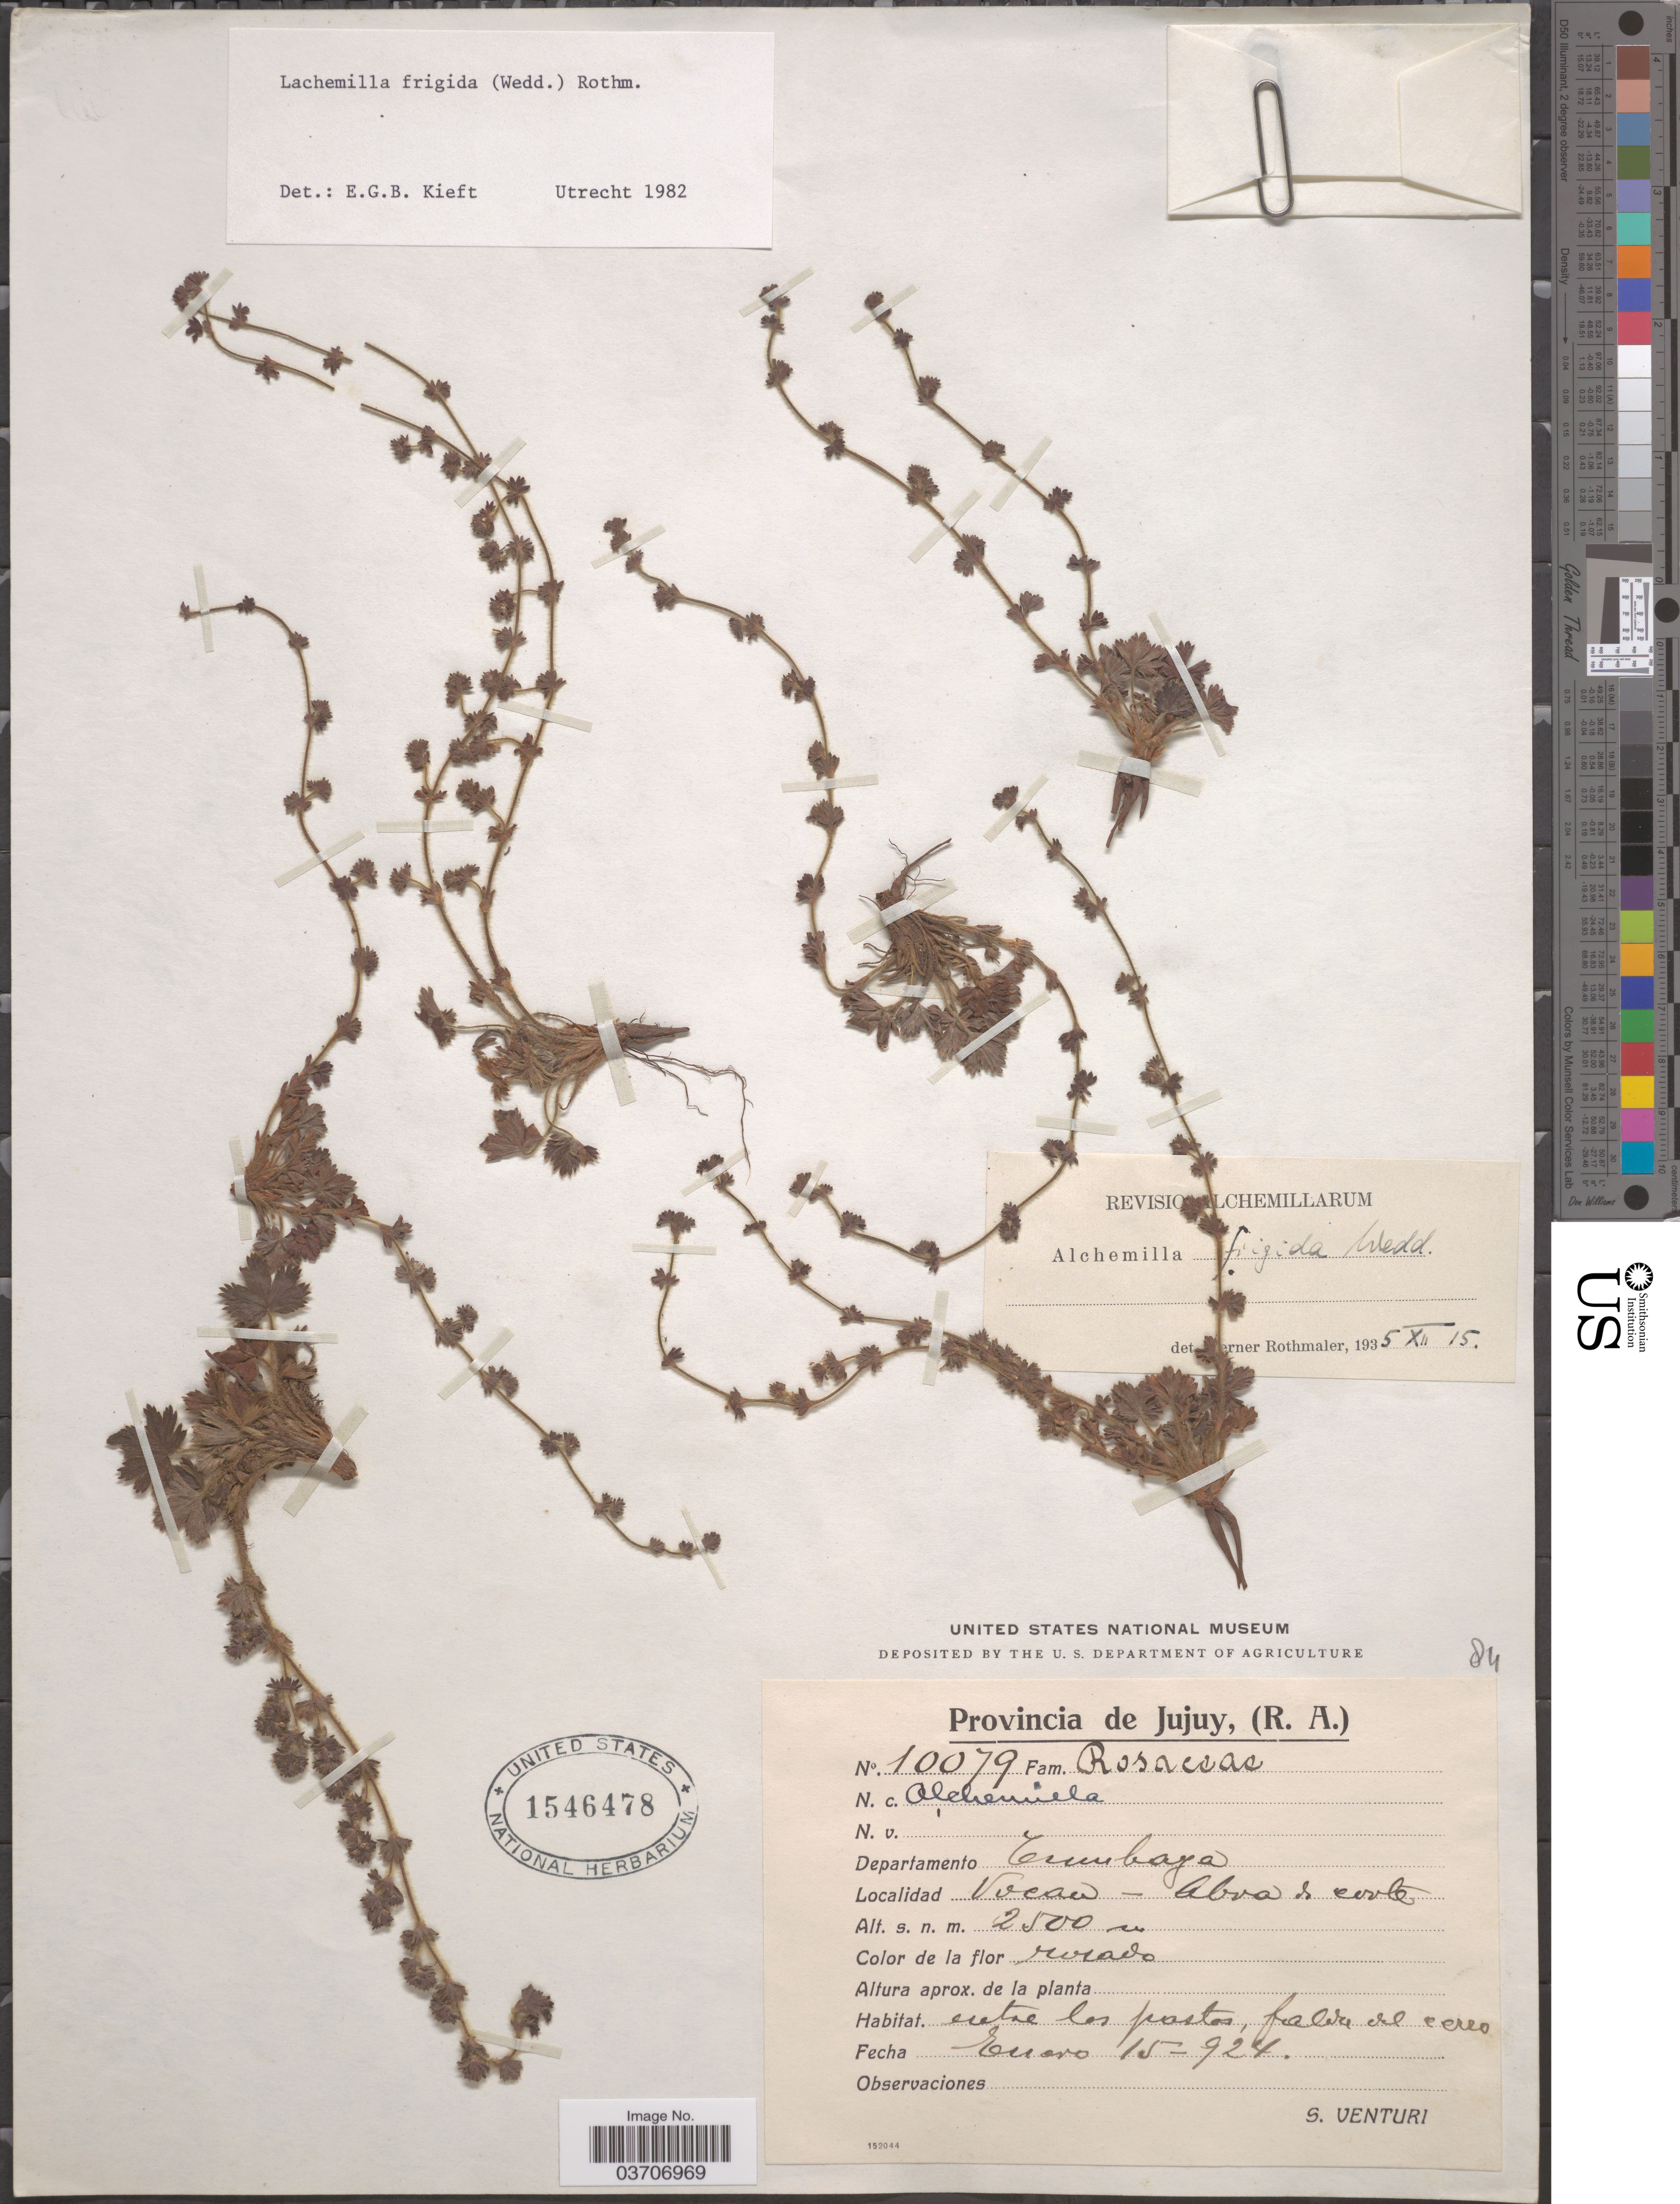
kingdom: Plantae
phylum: Tracheophyta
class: Magnoliopsida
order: Rosales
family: Rosaceae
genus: Lachemilla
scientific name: Lachemilla frigida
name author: (Wedd.) Rothm.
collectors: S. Venturi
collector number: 10079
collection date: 1924-01-15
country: Argentina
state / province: Jujuy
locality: Departamento Tumbaya. Vocau - Abra de corte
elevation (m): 2500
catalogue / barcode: US 1546478